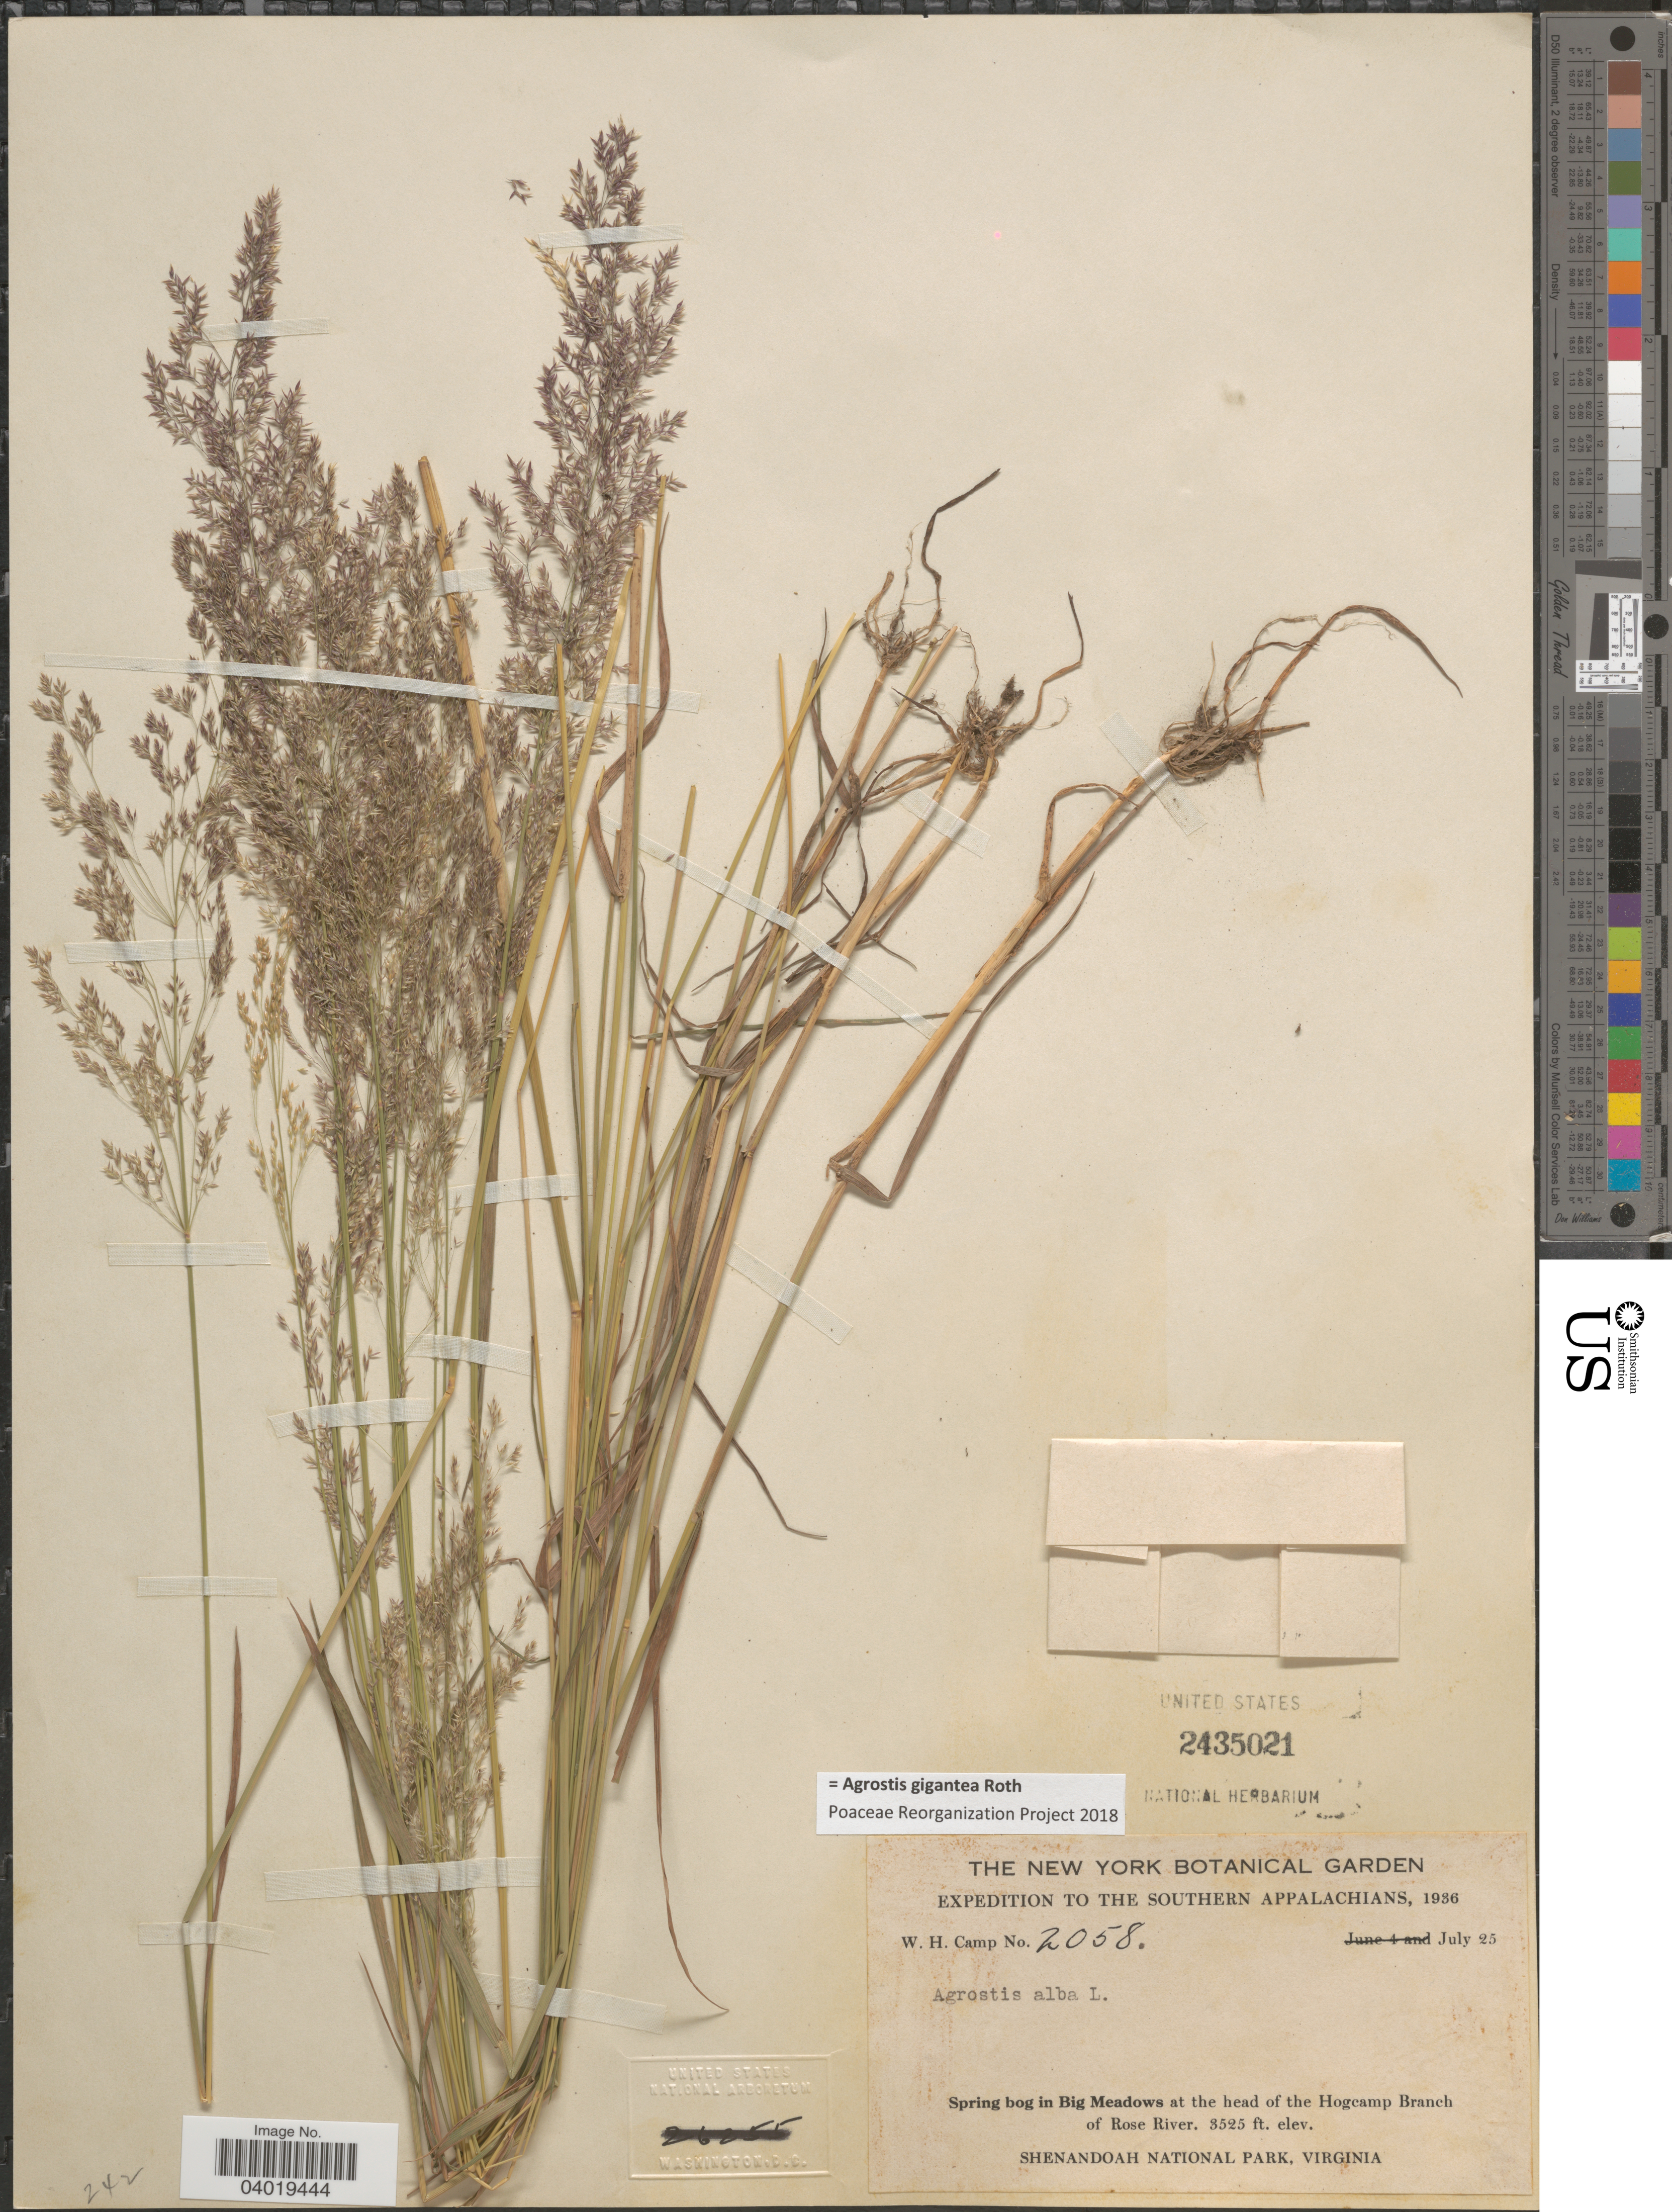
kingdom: Plantae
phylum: Tracheophyta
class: Liliopsida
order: Poales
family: Poaceae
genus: Agrostis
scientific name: Agrostis gigantea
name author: Roth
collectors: W. H. Camp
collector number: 2058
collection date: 1936-07-25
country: United States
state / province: Virginia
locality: The Southern Appalachians. Spring bog in Big Meadows at the head of the Hogcamp Branch of Rose River. Shenandoah National Park.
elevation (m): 1074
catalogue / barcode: US 2435021